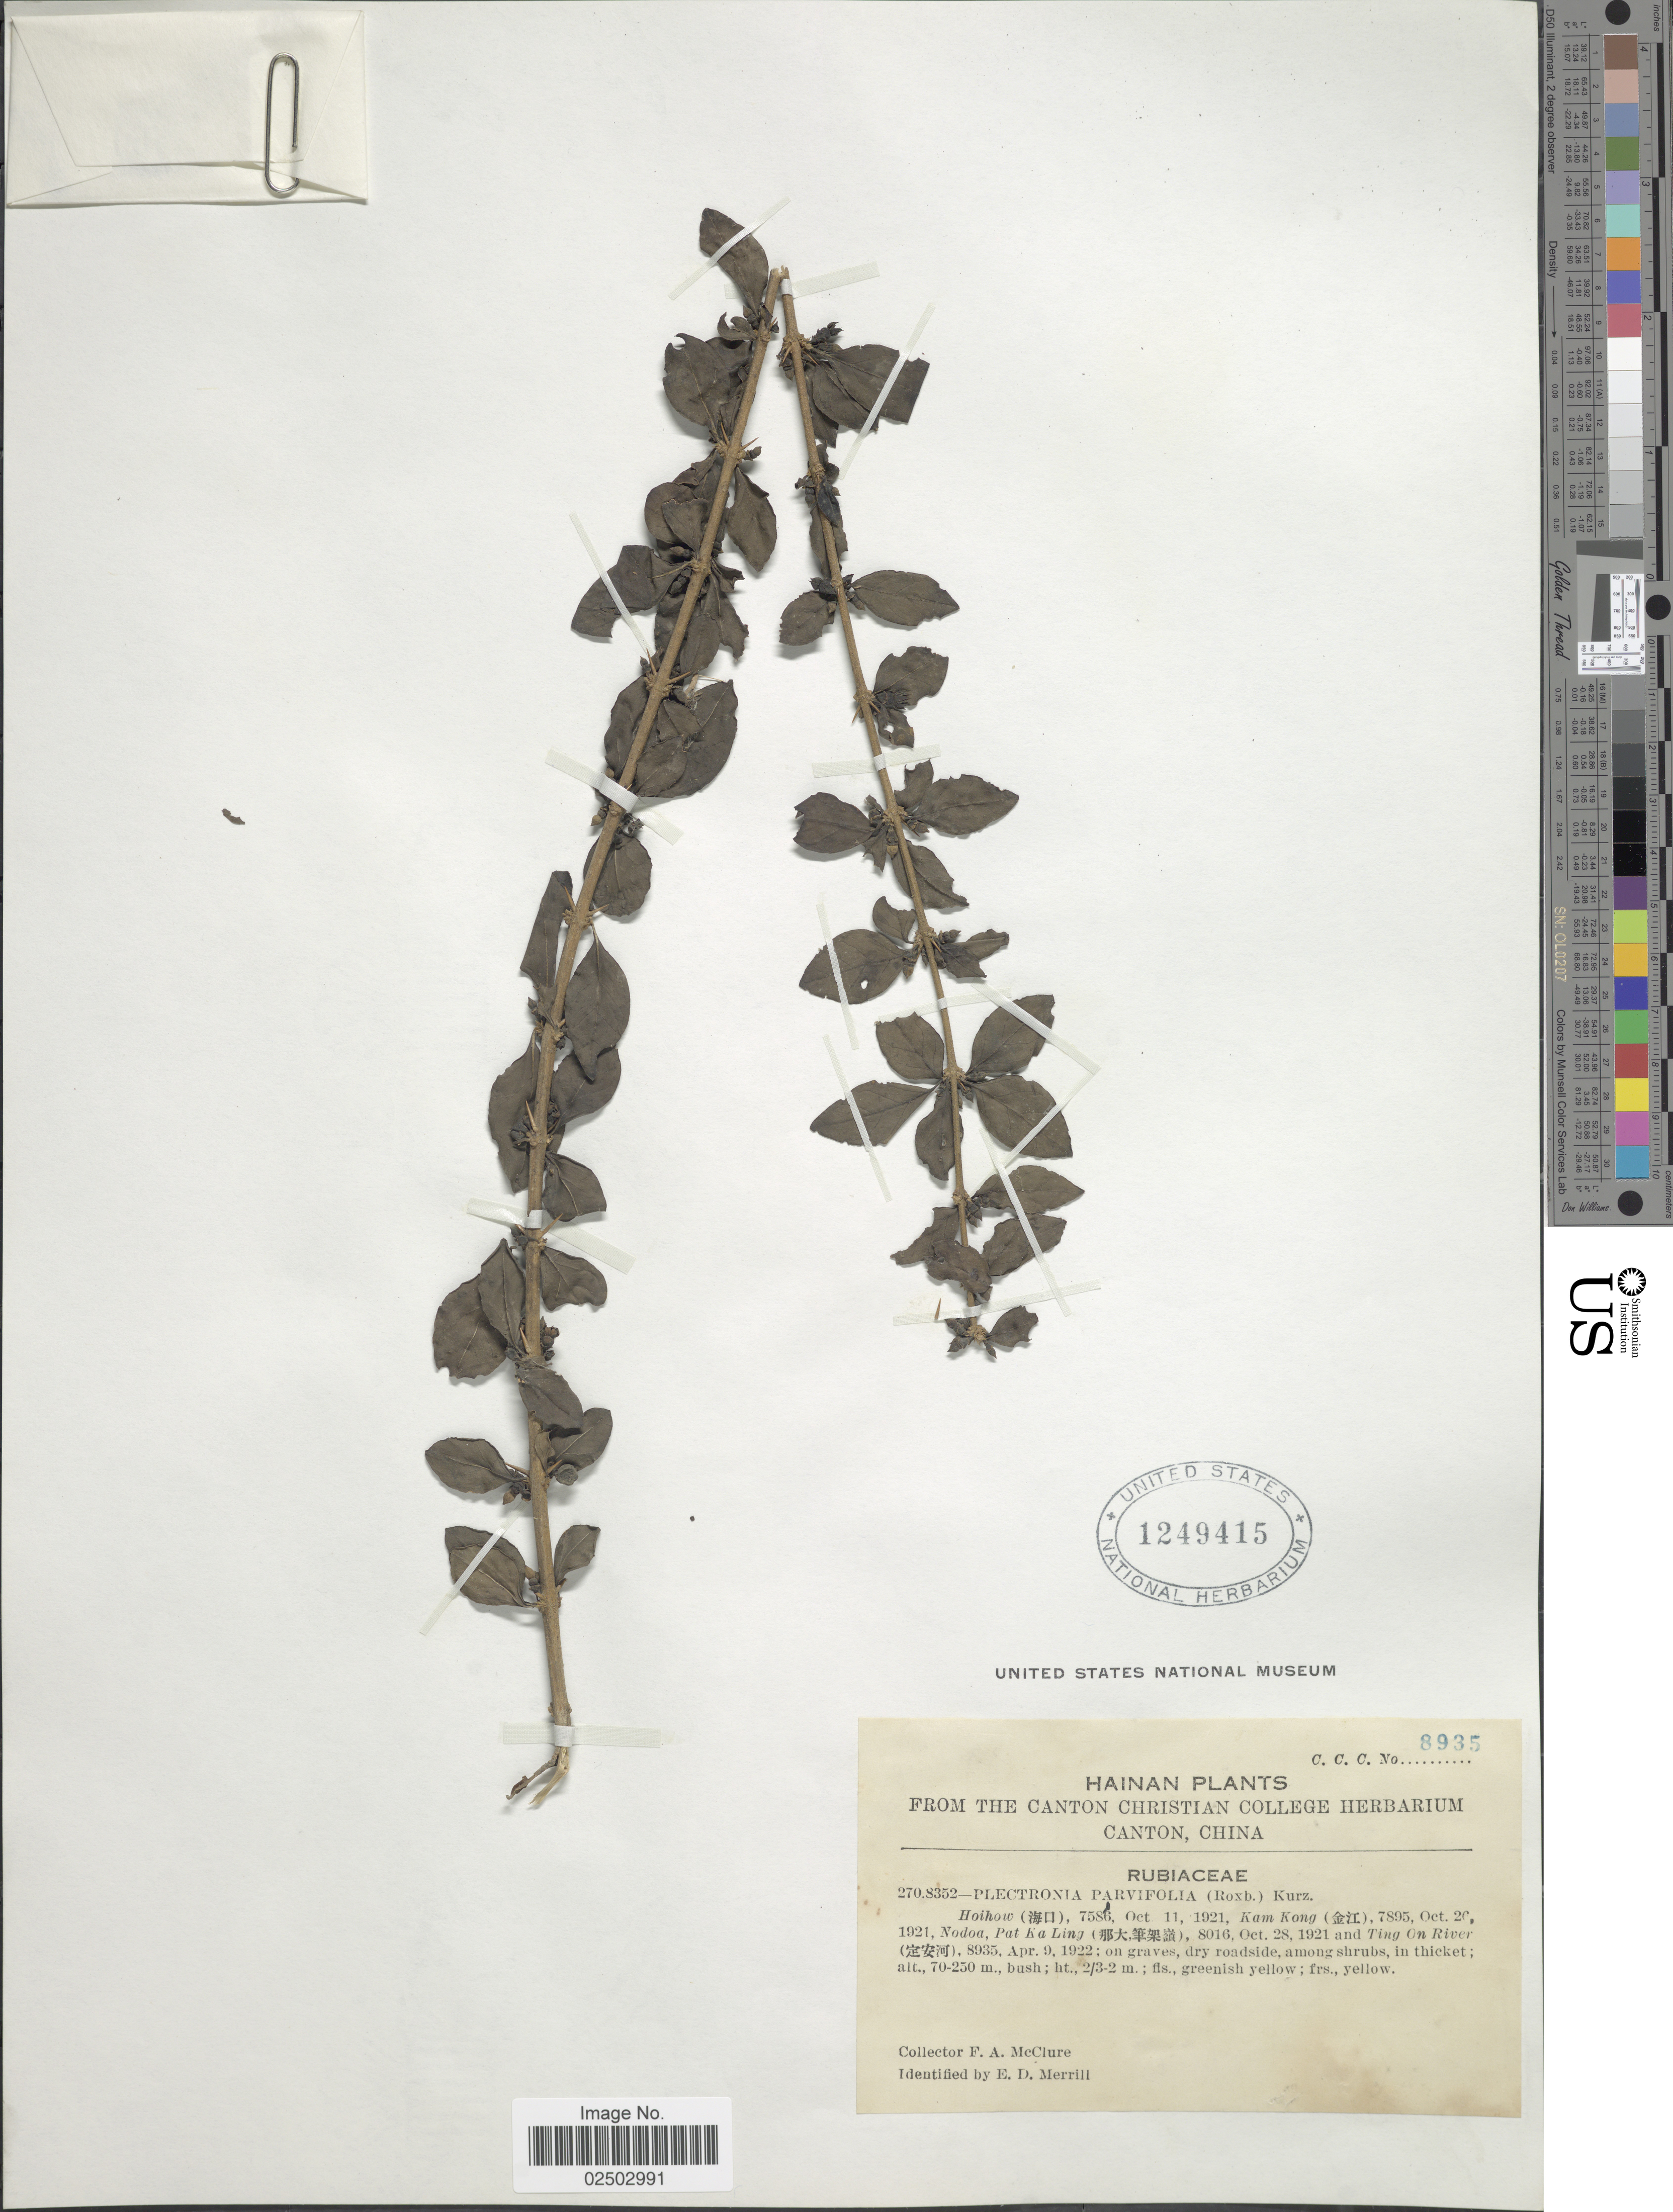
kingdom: Plantae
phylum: Tracheophyta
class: Magnoliopsida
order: Gentianales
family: Rubiaceae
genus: Canthium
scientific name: Canthium parvifolium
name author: Roxb.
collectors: F. A. McClure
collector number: C.C.C. 8935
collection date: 1921-10-11/1921-10-28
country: China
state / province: Hainan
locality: Hoihow, Kam Kong, Nodoa, Pat Ka Ling, and Ting On river, on graves, dry roadside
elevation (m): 70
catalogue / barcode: US 1249415